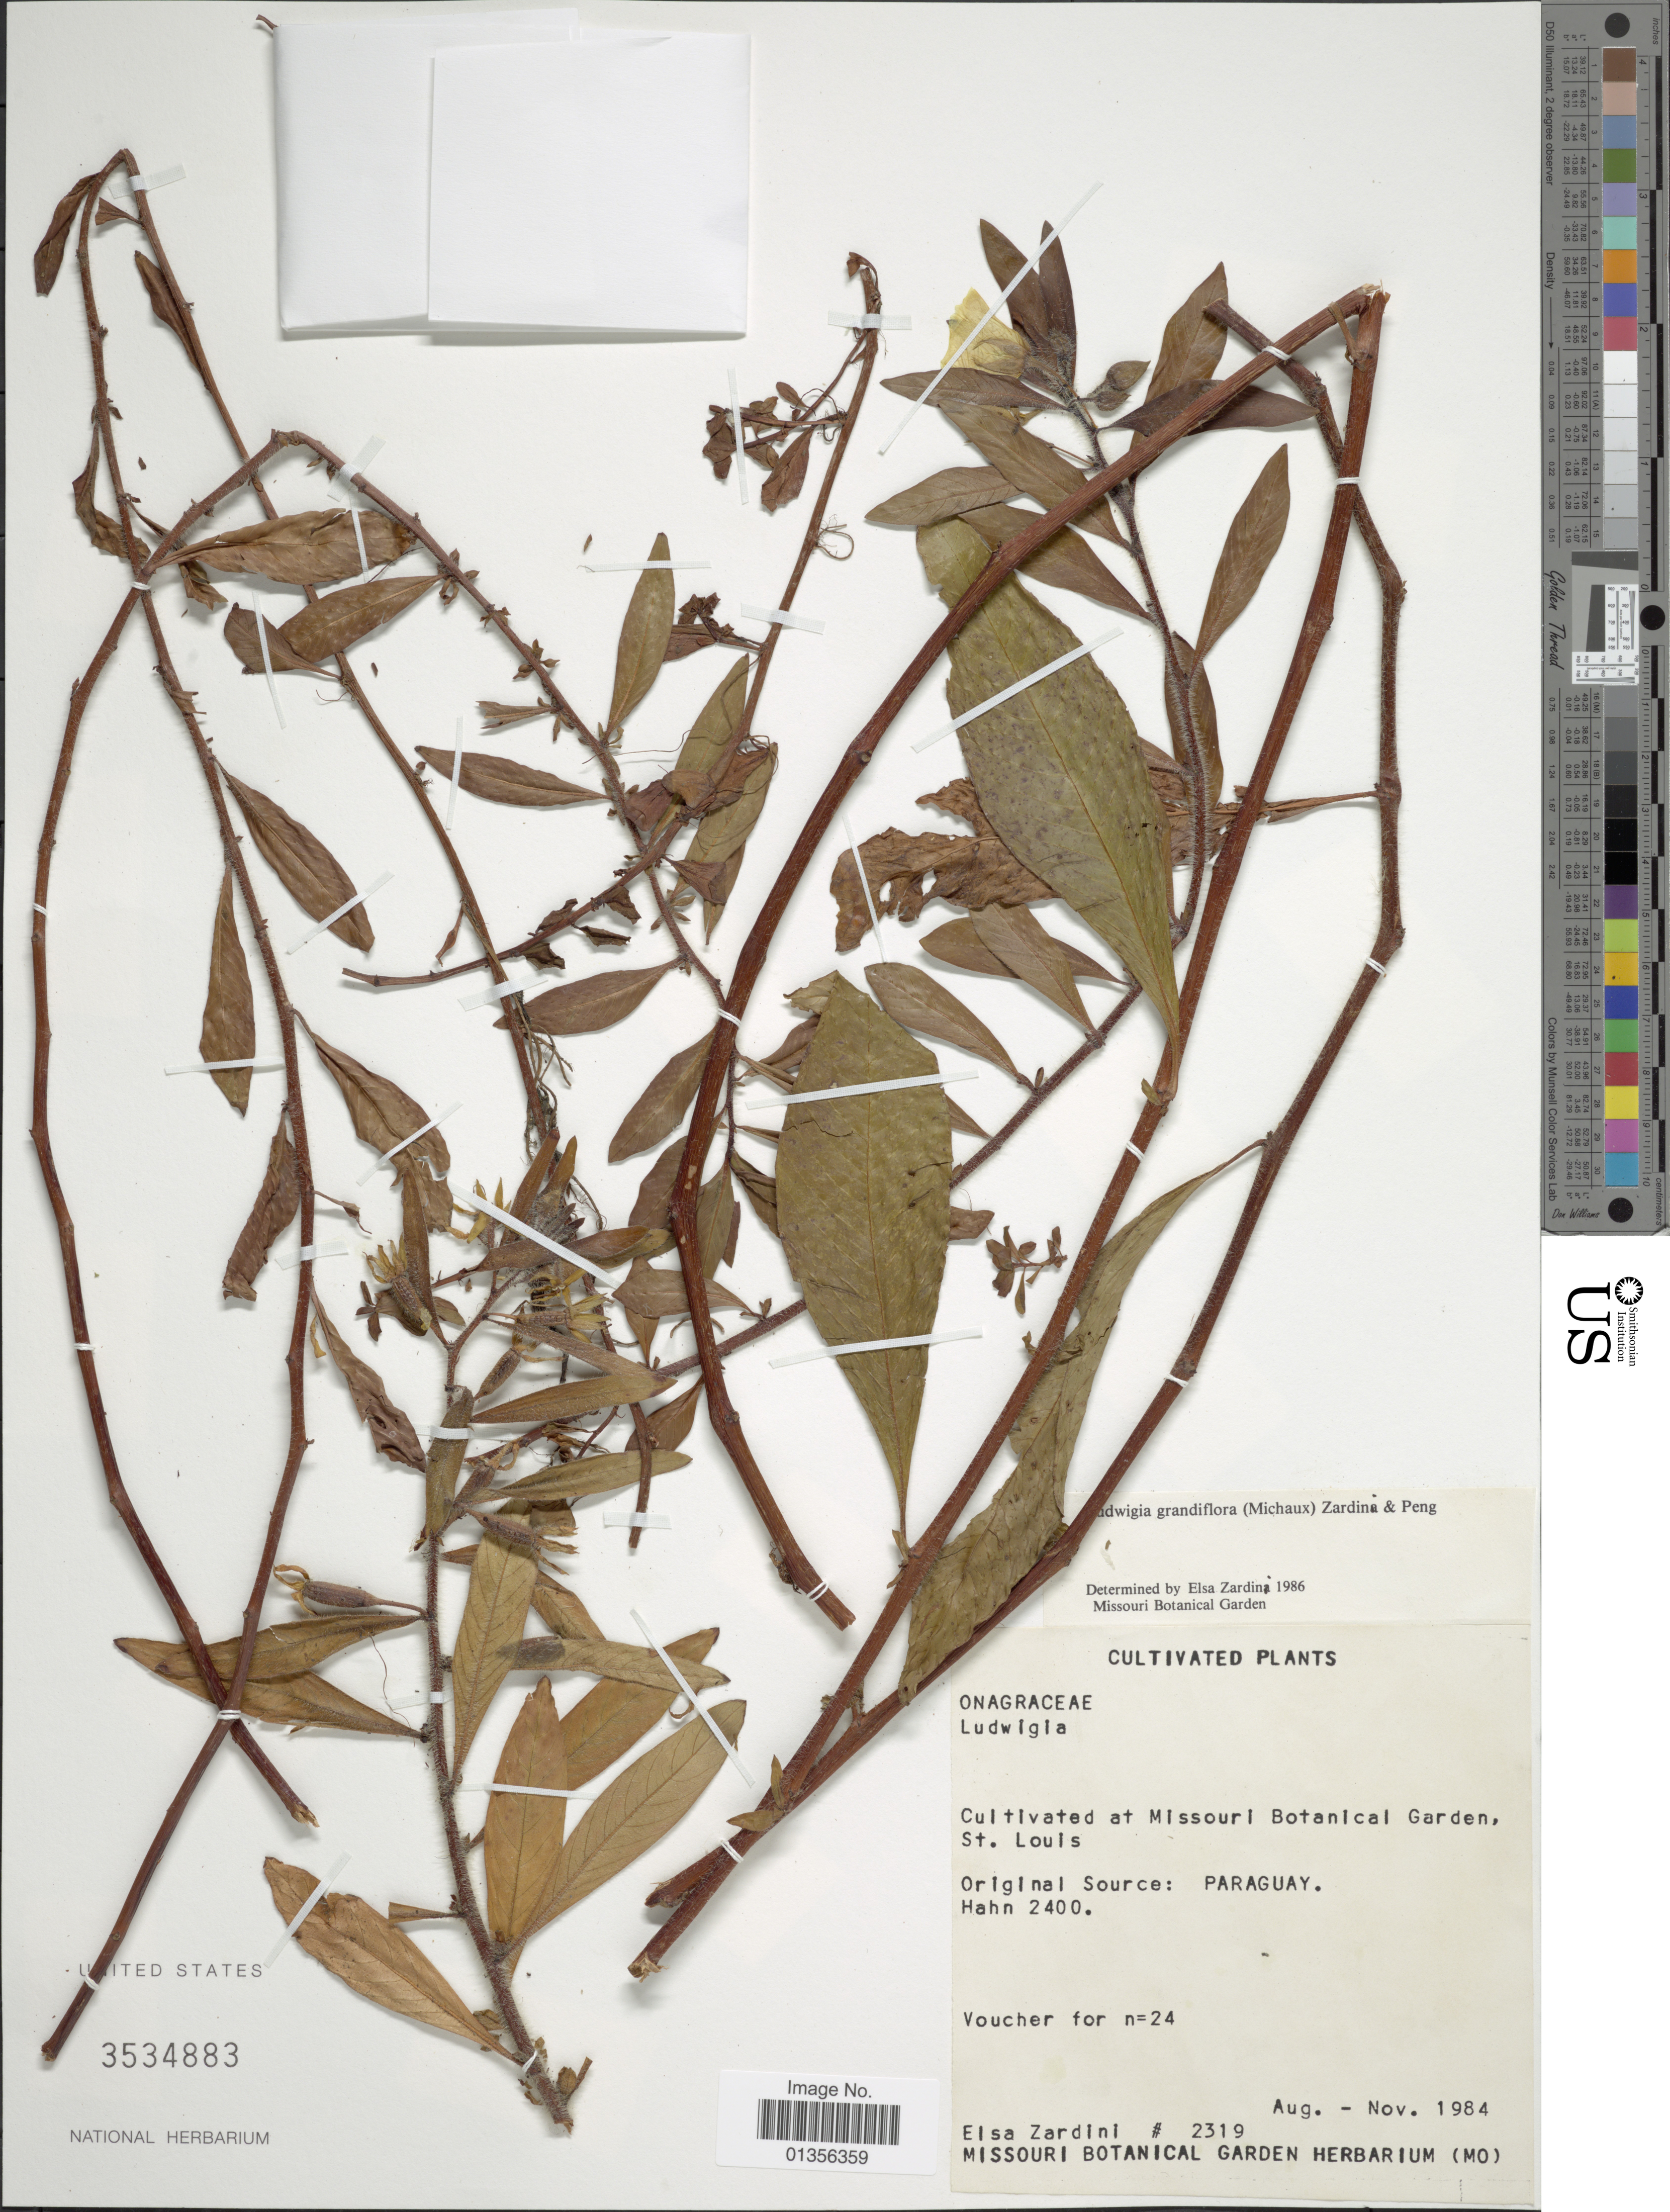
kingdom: Plantae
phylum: Tracheophyta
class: Magnoliopsida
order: Myrtales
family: Onagraceae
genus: Ludwigia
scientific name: Ludwigia grandiflora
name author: (Michx.) Greuter & Burdet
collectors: E. M. Zardini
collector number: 2319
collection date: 1984-08/1984-11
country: United States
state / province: Missouri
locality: At Missouri Botanical Garden, St. Louis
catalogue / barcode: US 3534883